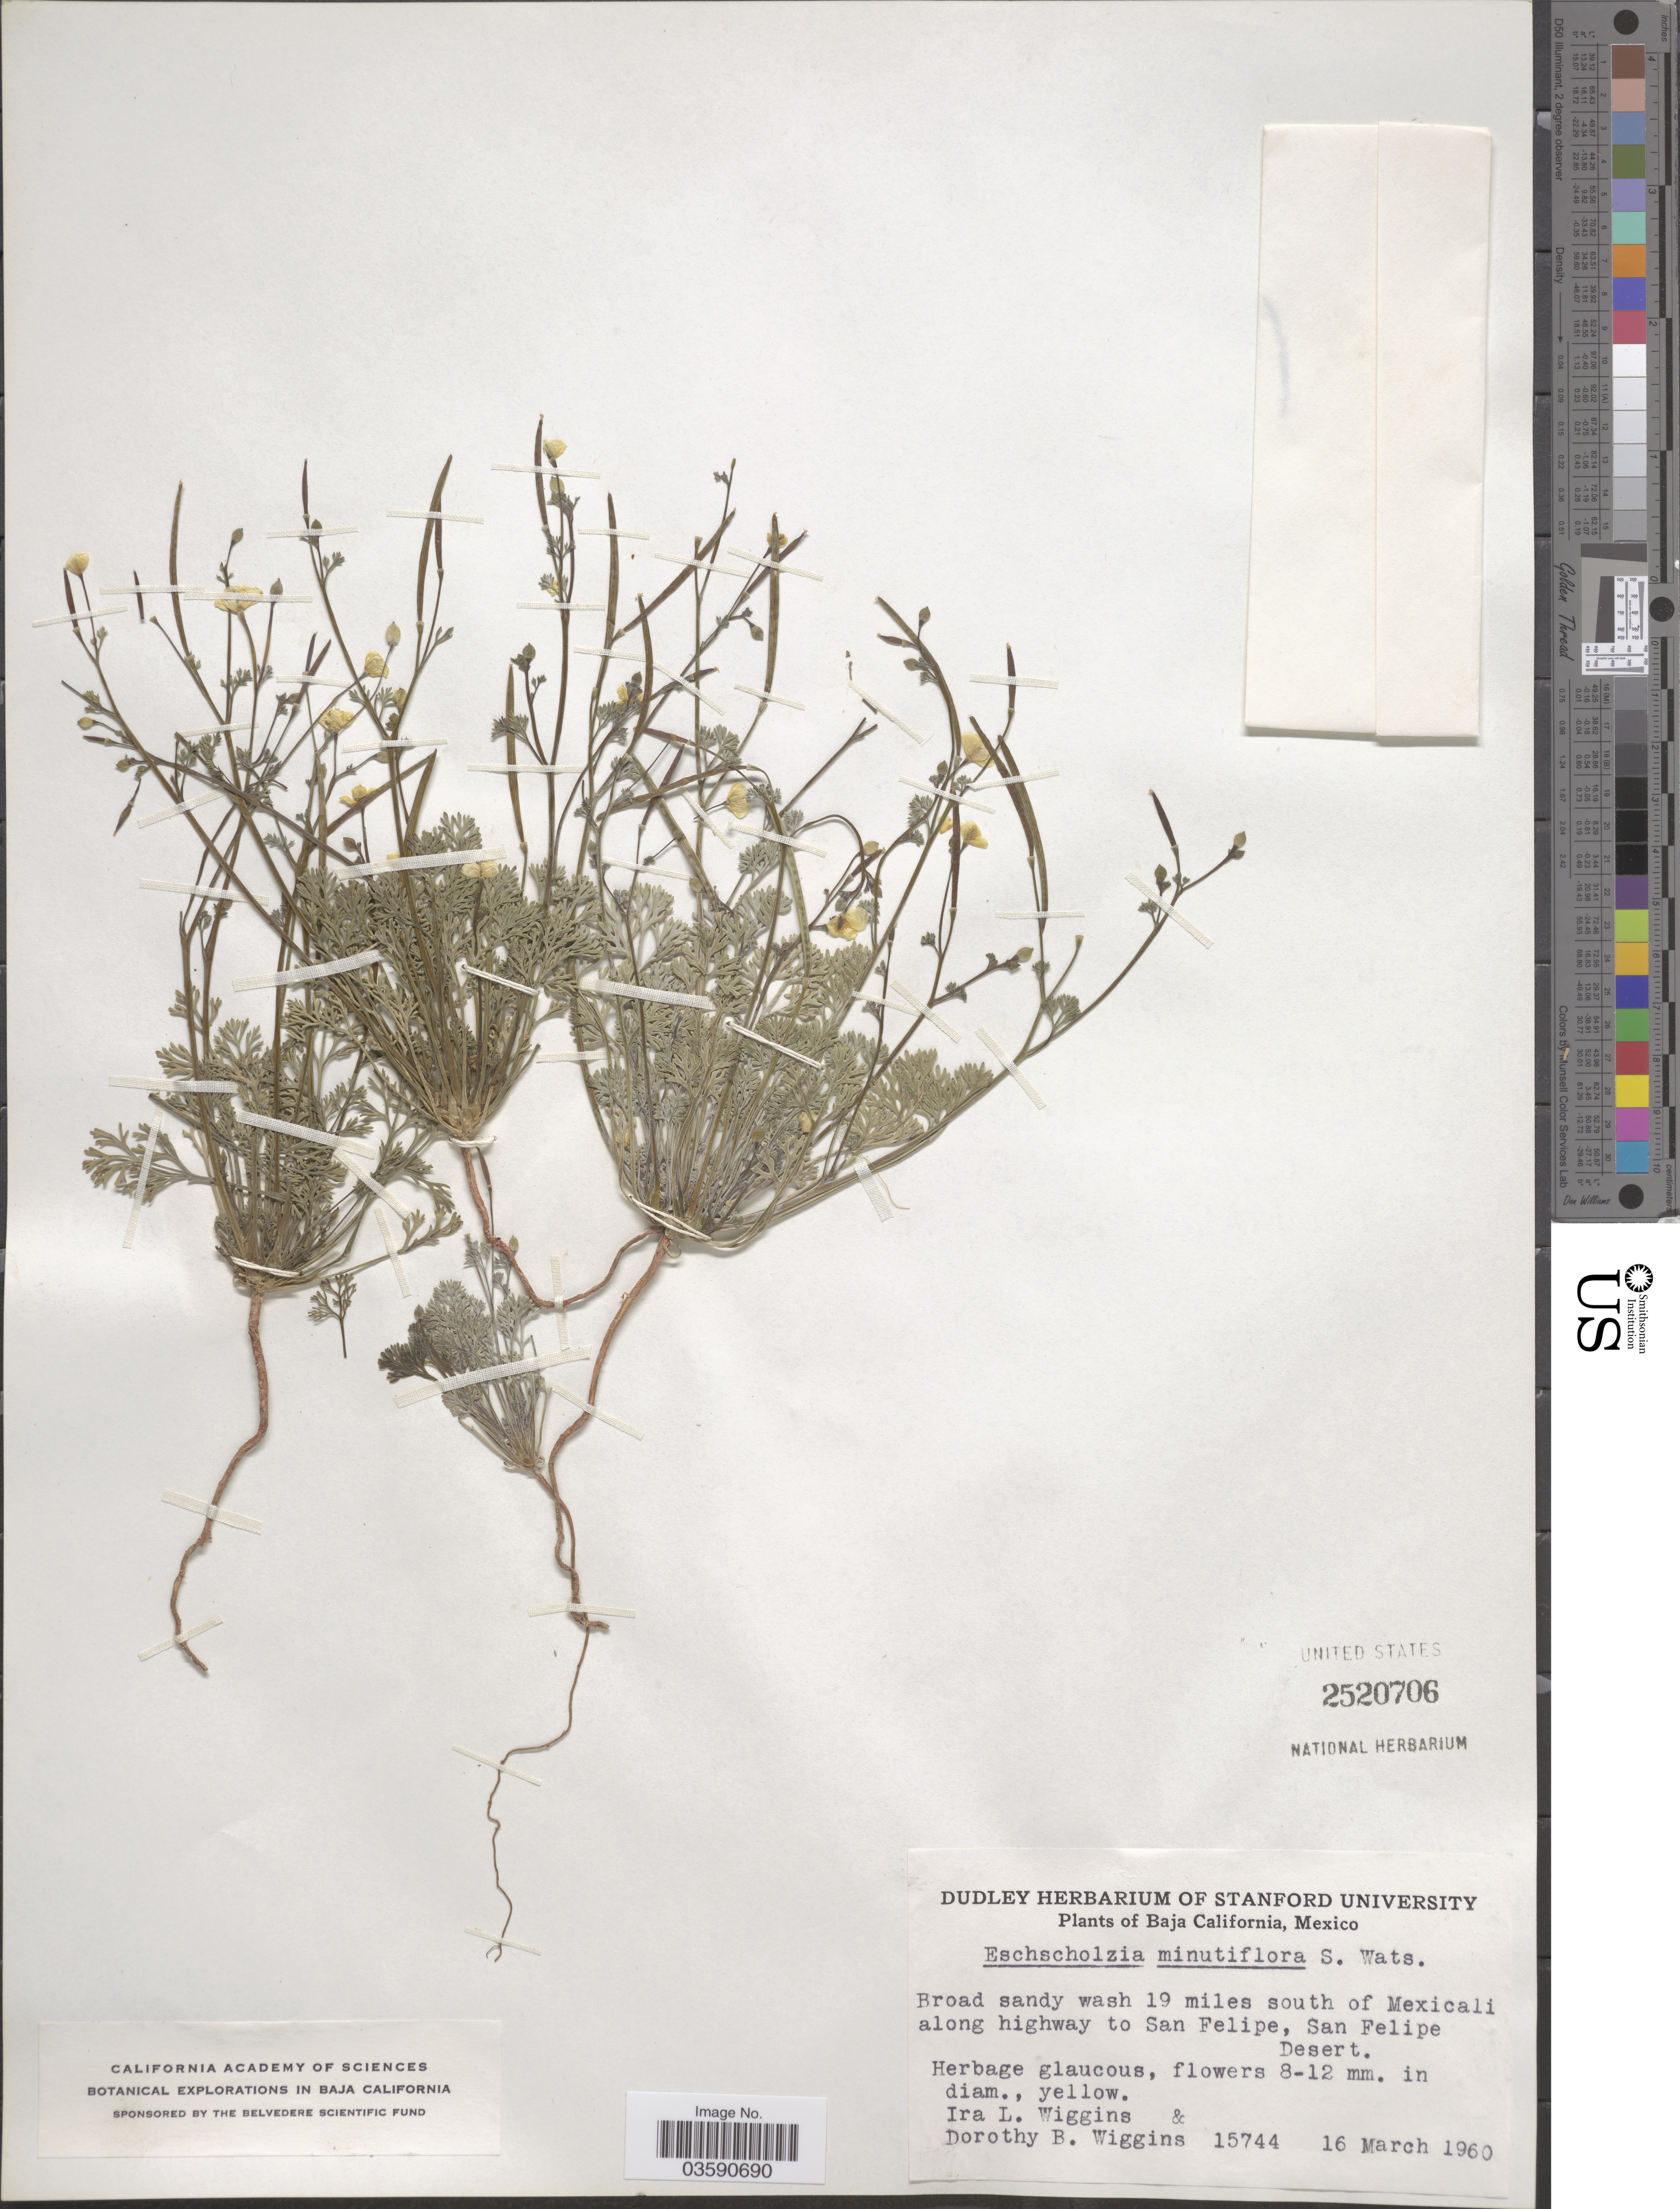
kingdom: Plantae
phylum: Tracheophyta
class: Magnoliopsida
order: Ranunculales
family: Papaveraceae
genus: Eschscholzia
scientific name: Eschscholzia minutiflora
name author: S. Watson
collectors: I. L. Wiggins & D. B. Wiggins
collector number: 15744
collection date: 1960-03-16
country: Mexico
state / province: Baja California Norte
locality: Broad sandy wash 19 miles south of Mexicali along highway to San Felipe, San Felipe Desert.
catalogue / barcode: US 2520706